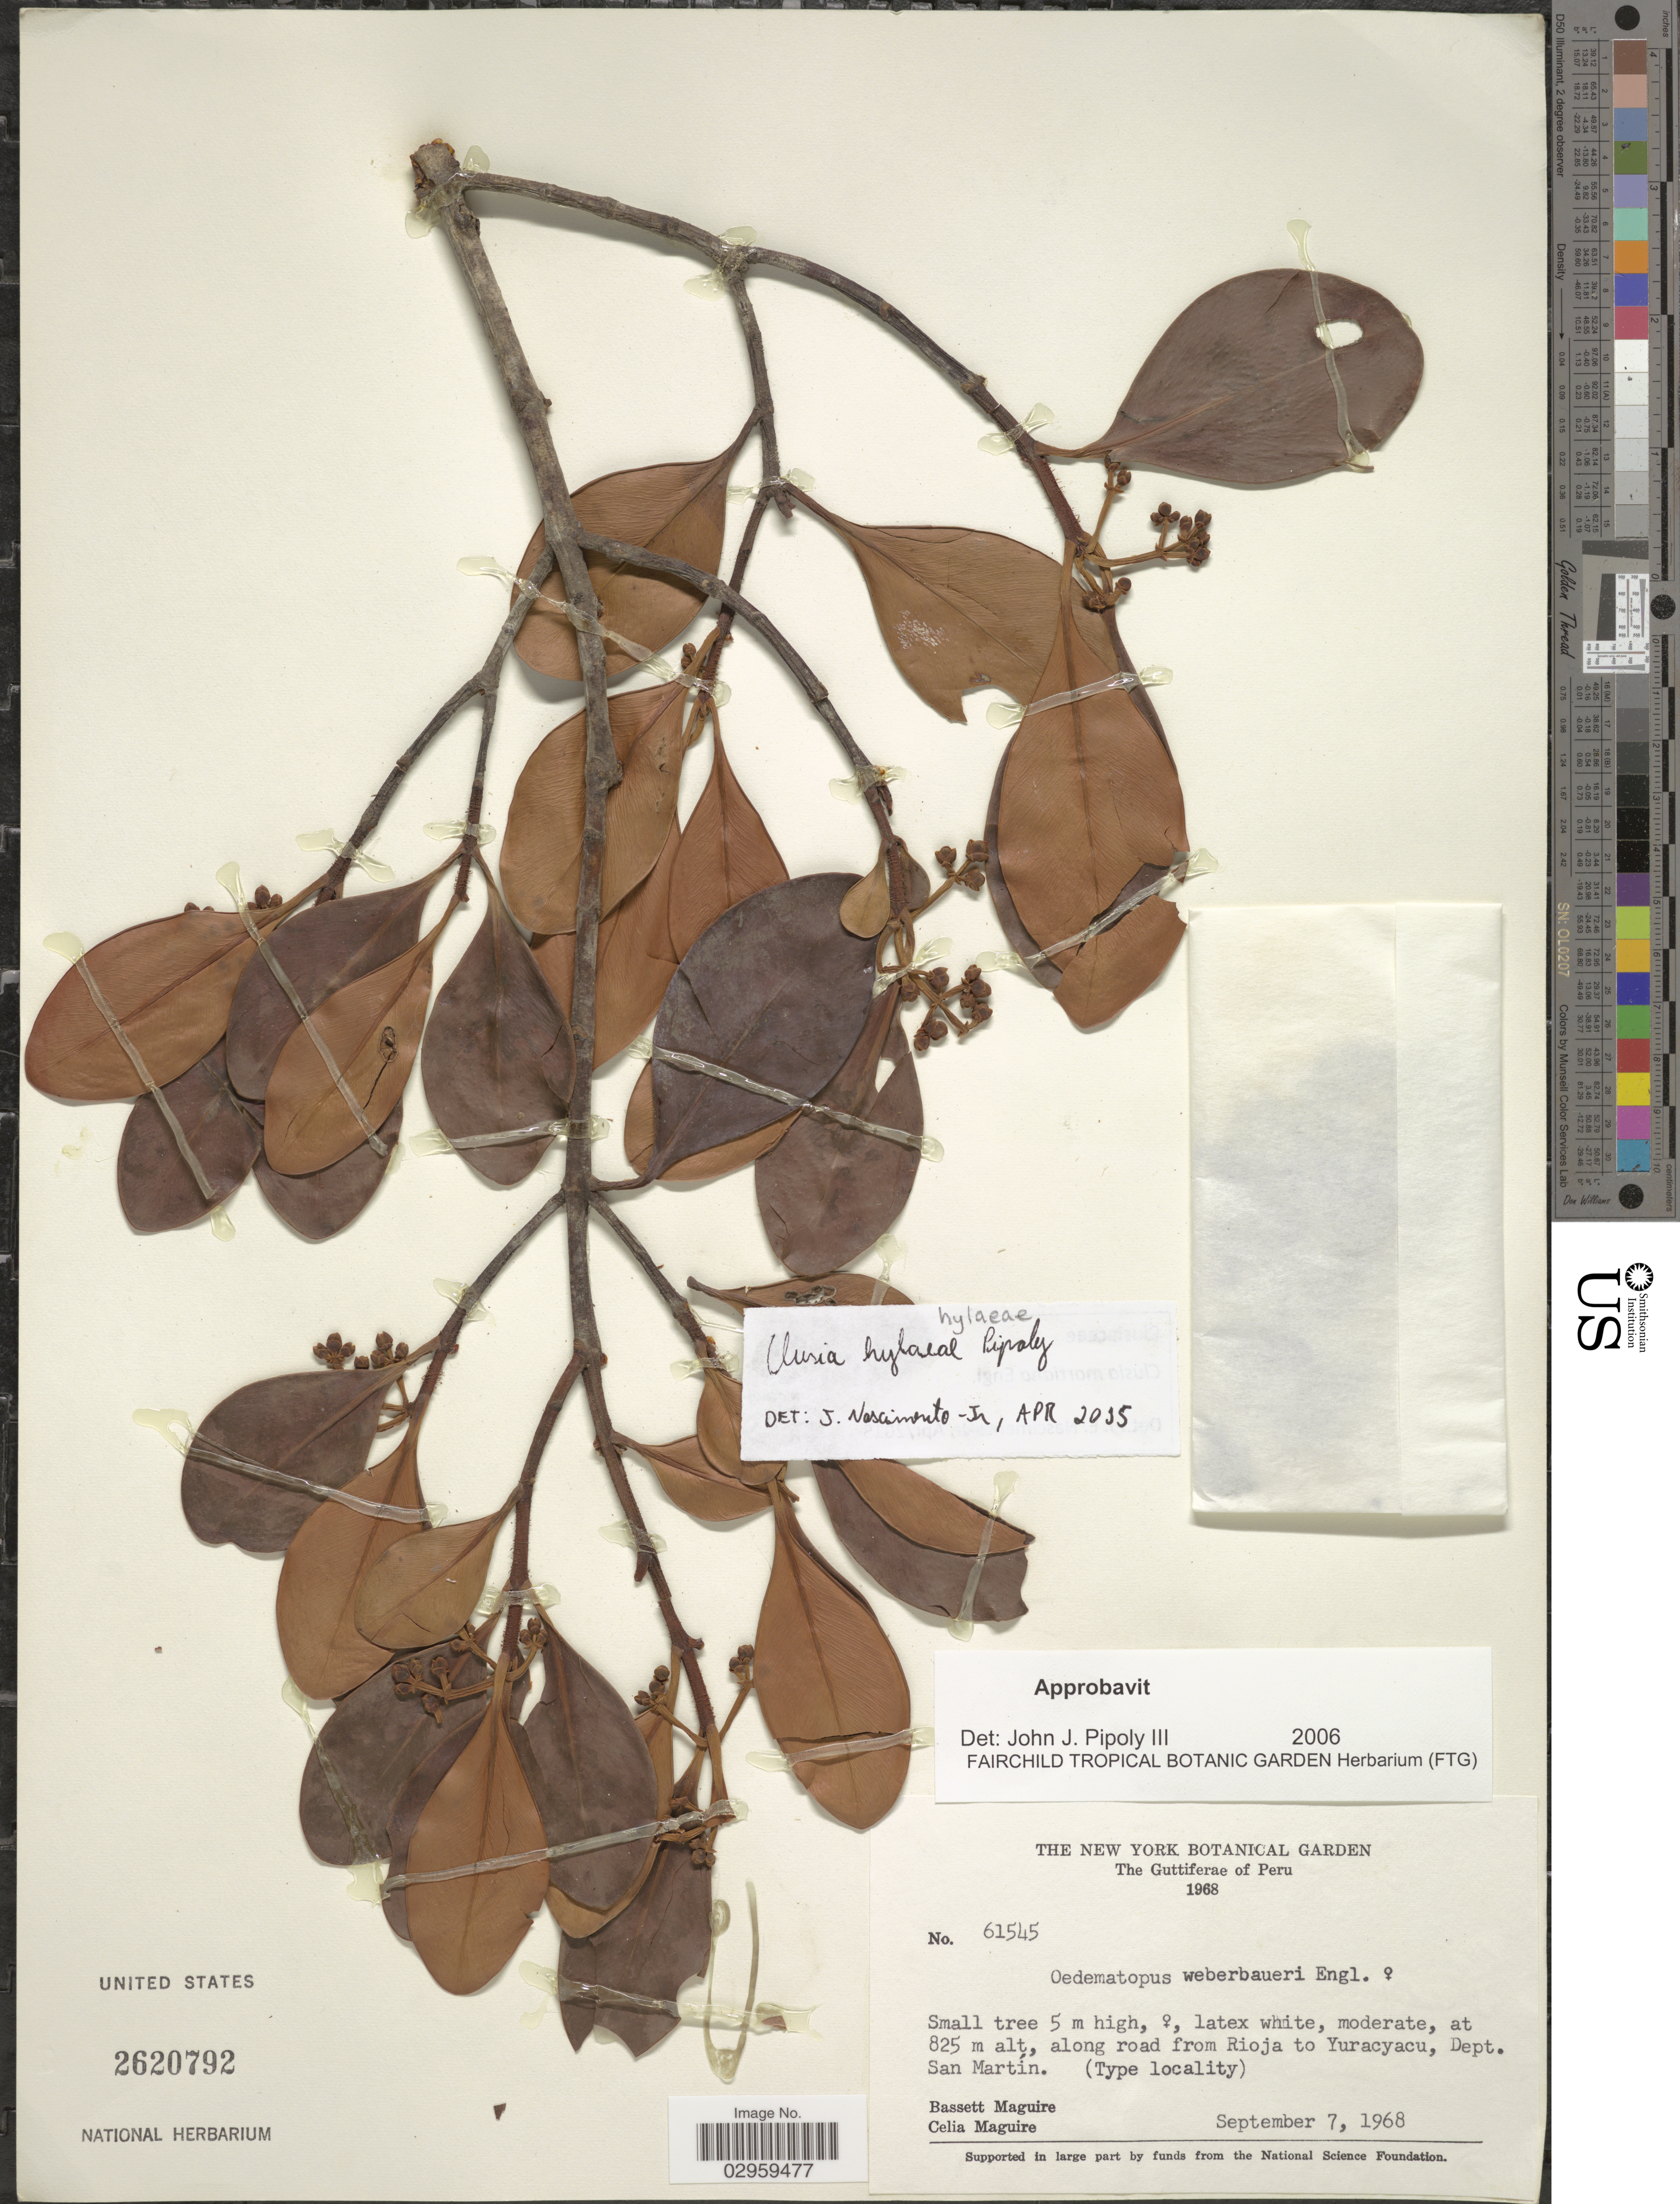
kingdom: Plantae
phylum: Tracheophyta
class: Magnoliopsida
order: Malpighiales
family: Clusiaceae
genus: Clusia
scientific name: Clusia hylaeae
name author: Pipoly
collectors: B. Maguire & C. K. Maguire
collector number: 61545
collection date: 1968-09-07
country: Peru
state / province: San Martín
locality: Along road from Rioja to Yuracyacu, Dept. San Martín.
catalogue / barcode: US 2620792